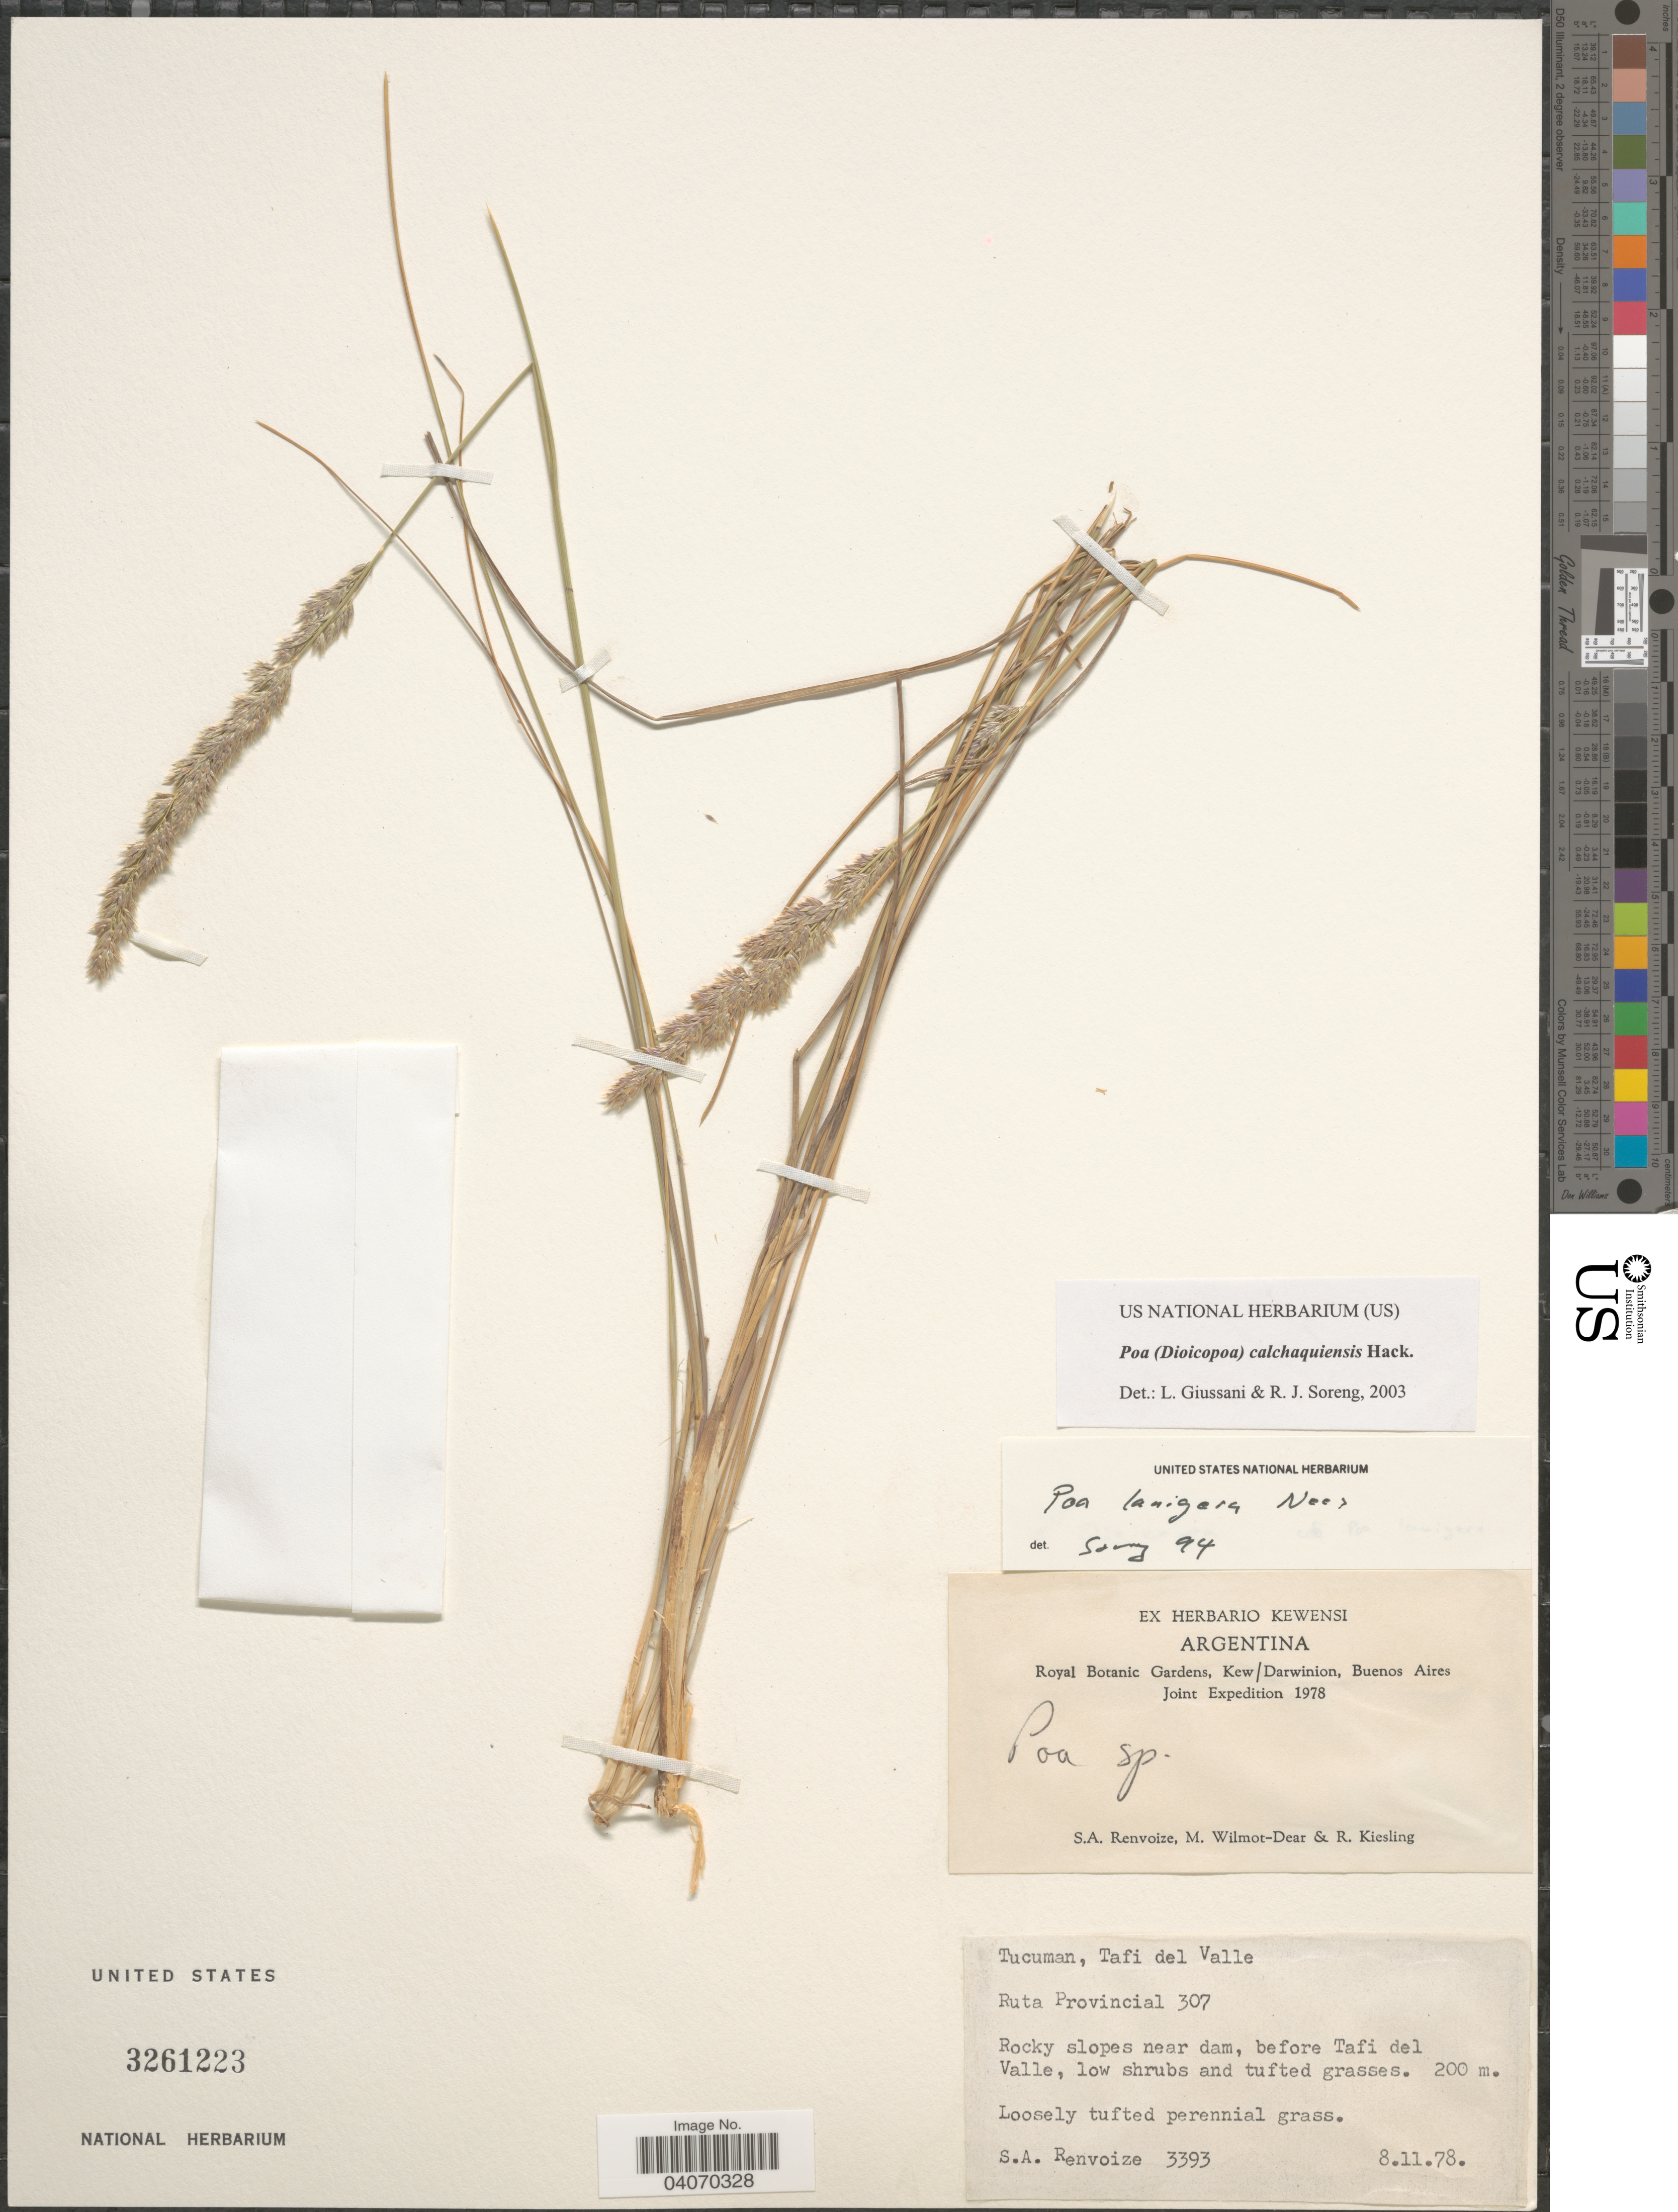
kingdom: Plantae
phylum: Tracheophyta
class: Liliopsida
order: Poales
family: Poaceae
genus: Poa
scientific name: Poa calchaquiensis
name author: Hack.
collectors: S. A. Renvoize, M. Wilmot-Dear & R. Kiesling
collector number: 3393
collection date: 1978-11-08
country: Argentina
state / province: Tucuman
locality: Tafi del Valle. Ruta Provincial 307. Rocly slopes near dam, before Tafi del Valle. Buenos Aires Joint Expedition 1978.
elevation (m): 200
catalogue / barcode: US 3261223